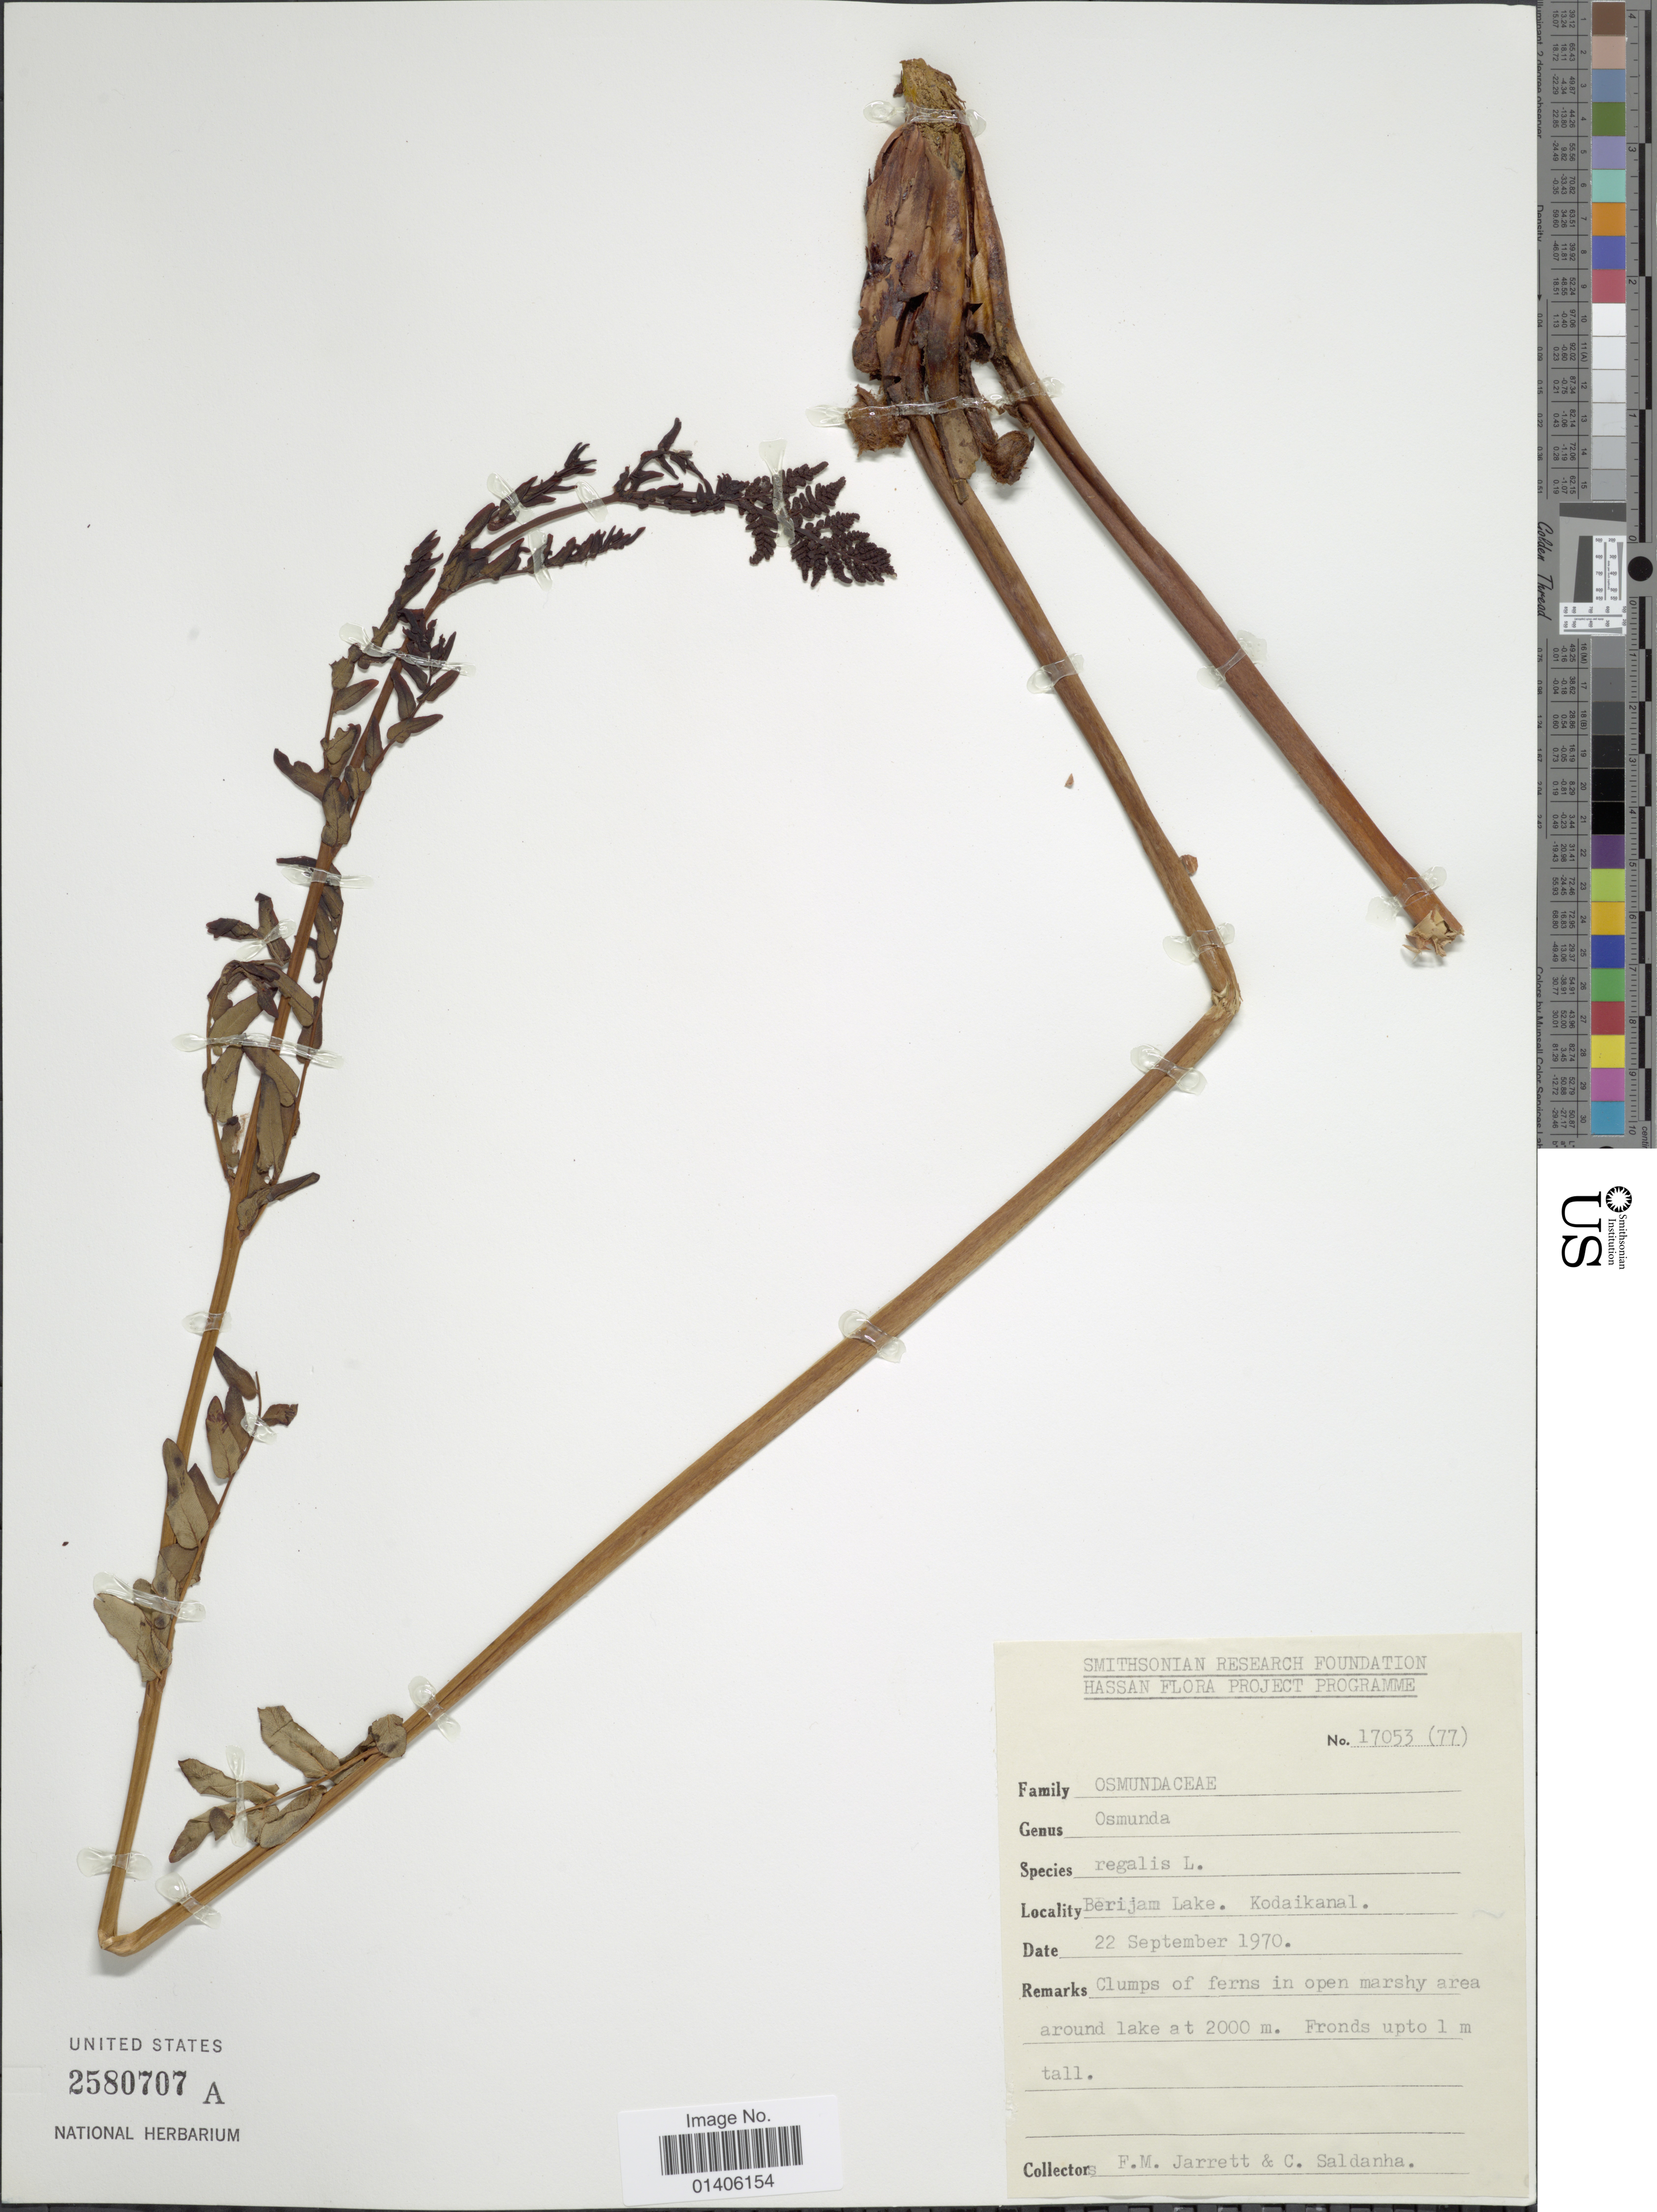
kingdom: Plantae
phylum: Tracheophyta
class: Polypodiopsida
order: Osmundales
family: Osmundaceae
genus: Osmunda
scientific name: Osmunda regalis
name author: L.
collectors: F. M. Jarrett & C. Saldanha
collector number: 17053 (77)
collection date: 1970-09-22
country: India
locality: Hassan, Berijam Lake, Kodaikanal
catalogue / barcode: US 2580707A